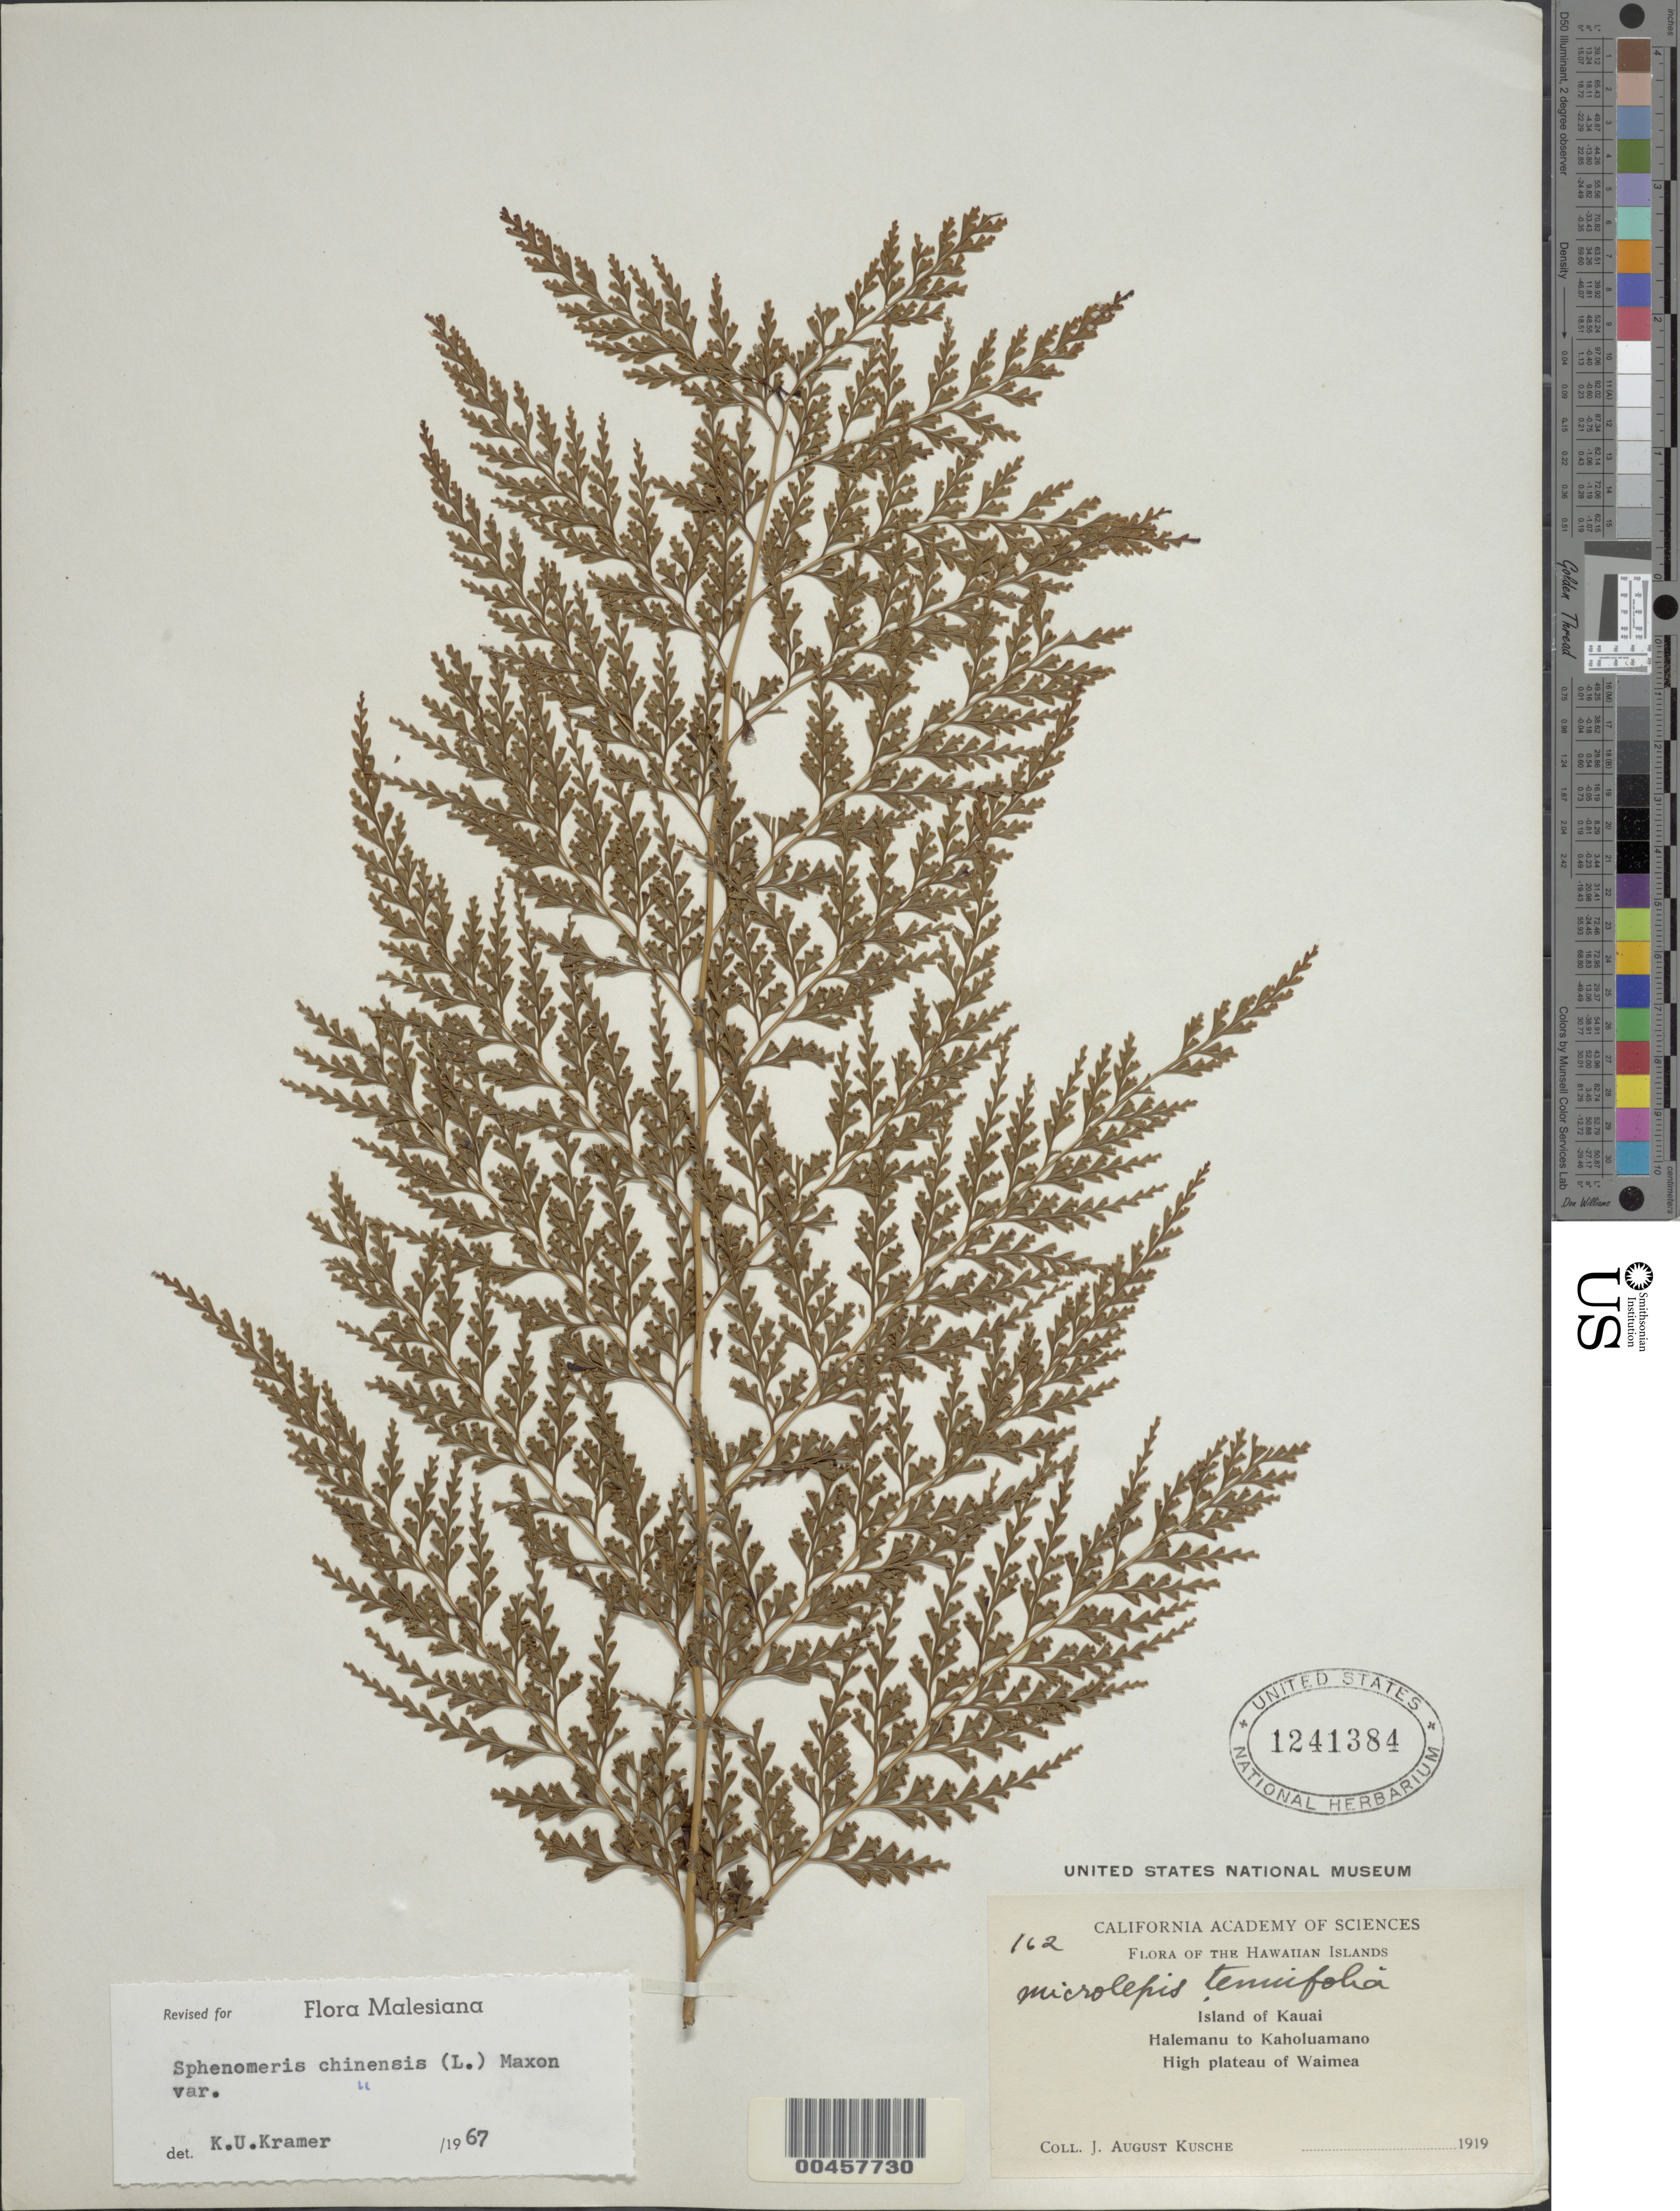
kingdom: Plantae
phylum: Tracheophyta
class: Polypodiopsida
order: Polypodiales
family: Lindsaeaceae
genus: Sphenomeris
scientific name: Sphenomeris chinensis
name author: (L.) Maxon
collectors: J. Kusche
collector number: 162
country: United States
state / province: Hawaii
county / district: Kauai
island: Kaua'i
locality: Island of Kauai, Halemanu to Kaholuamano, High plateau of Waimea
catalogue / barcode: US 1241384